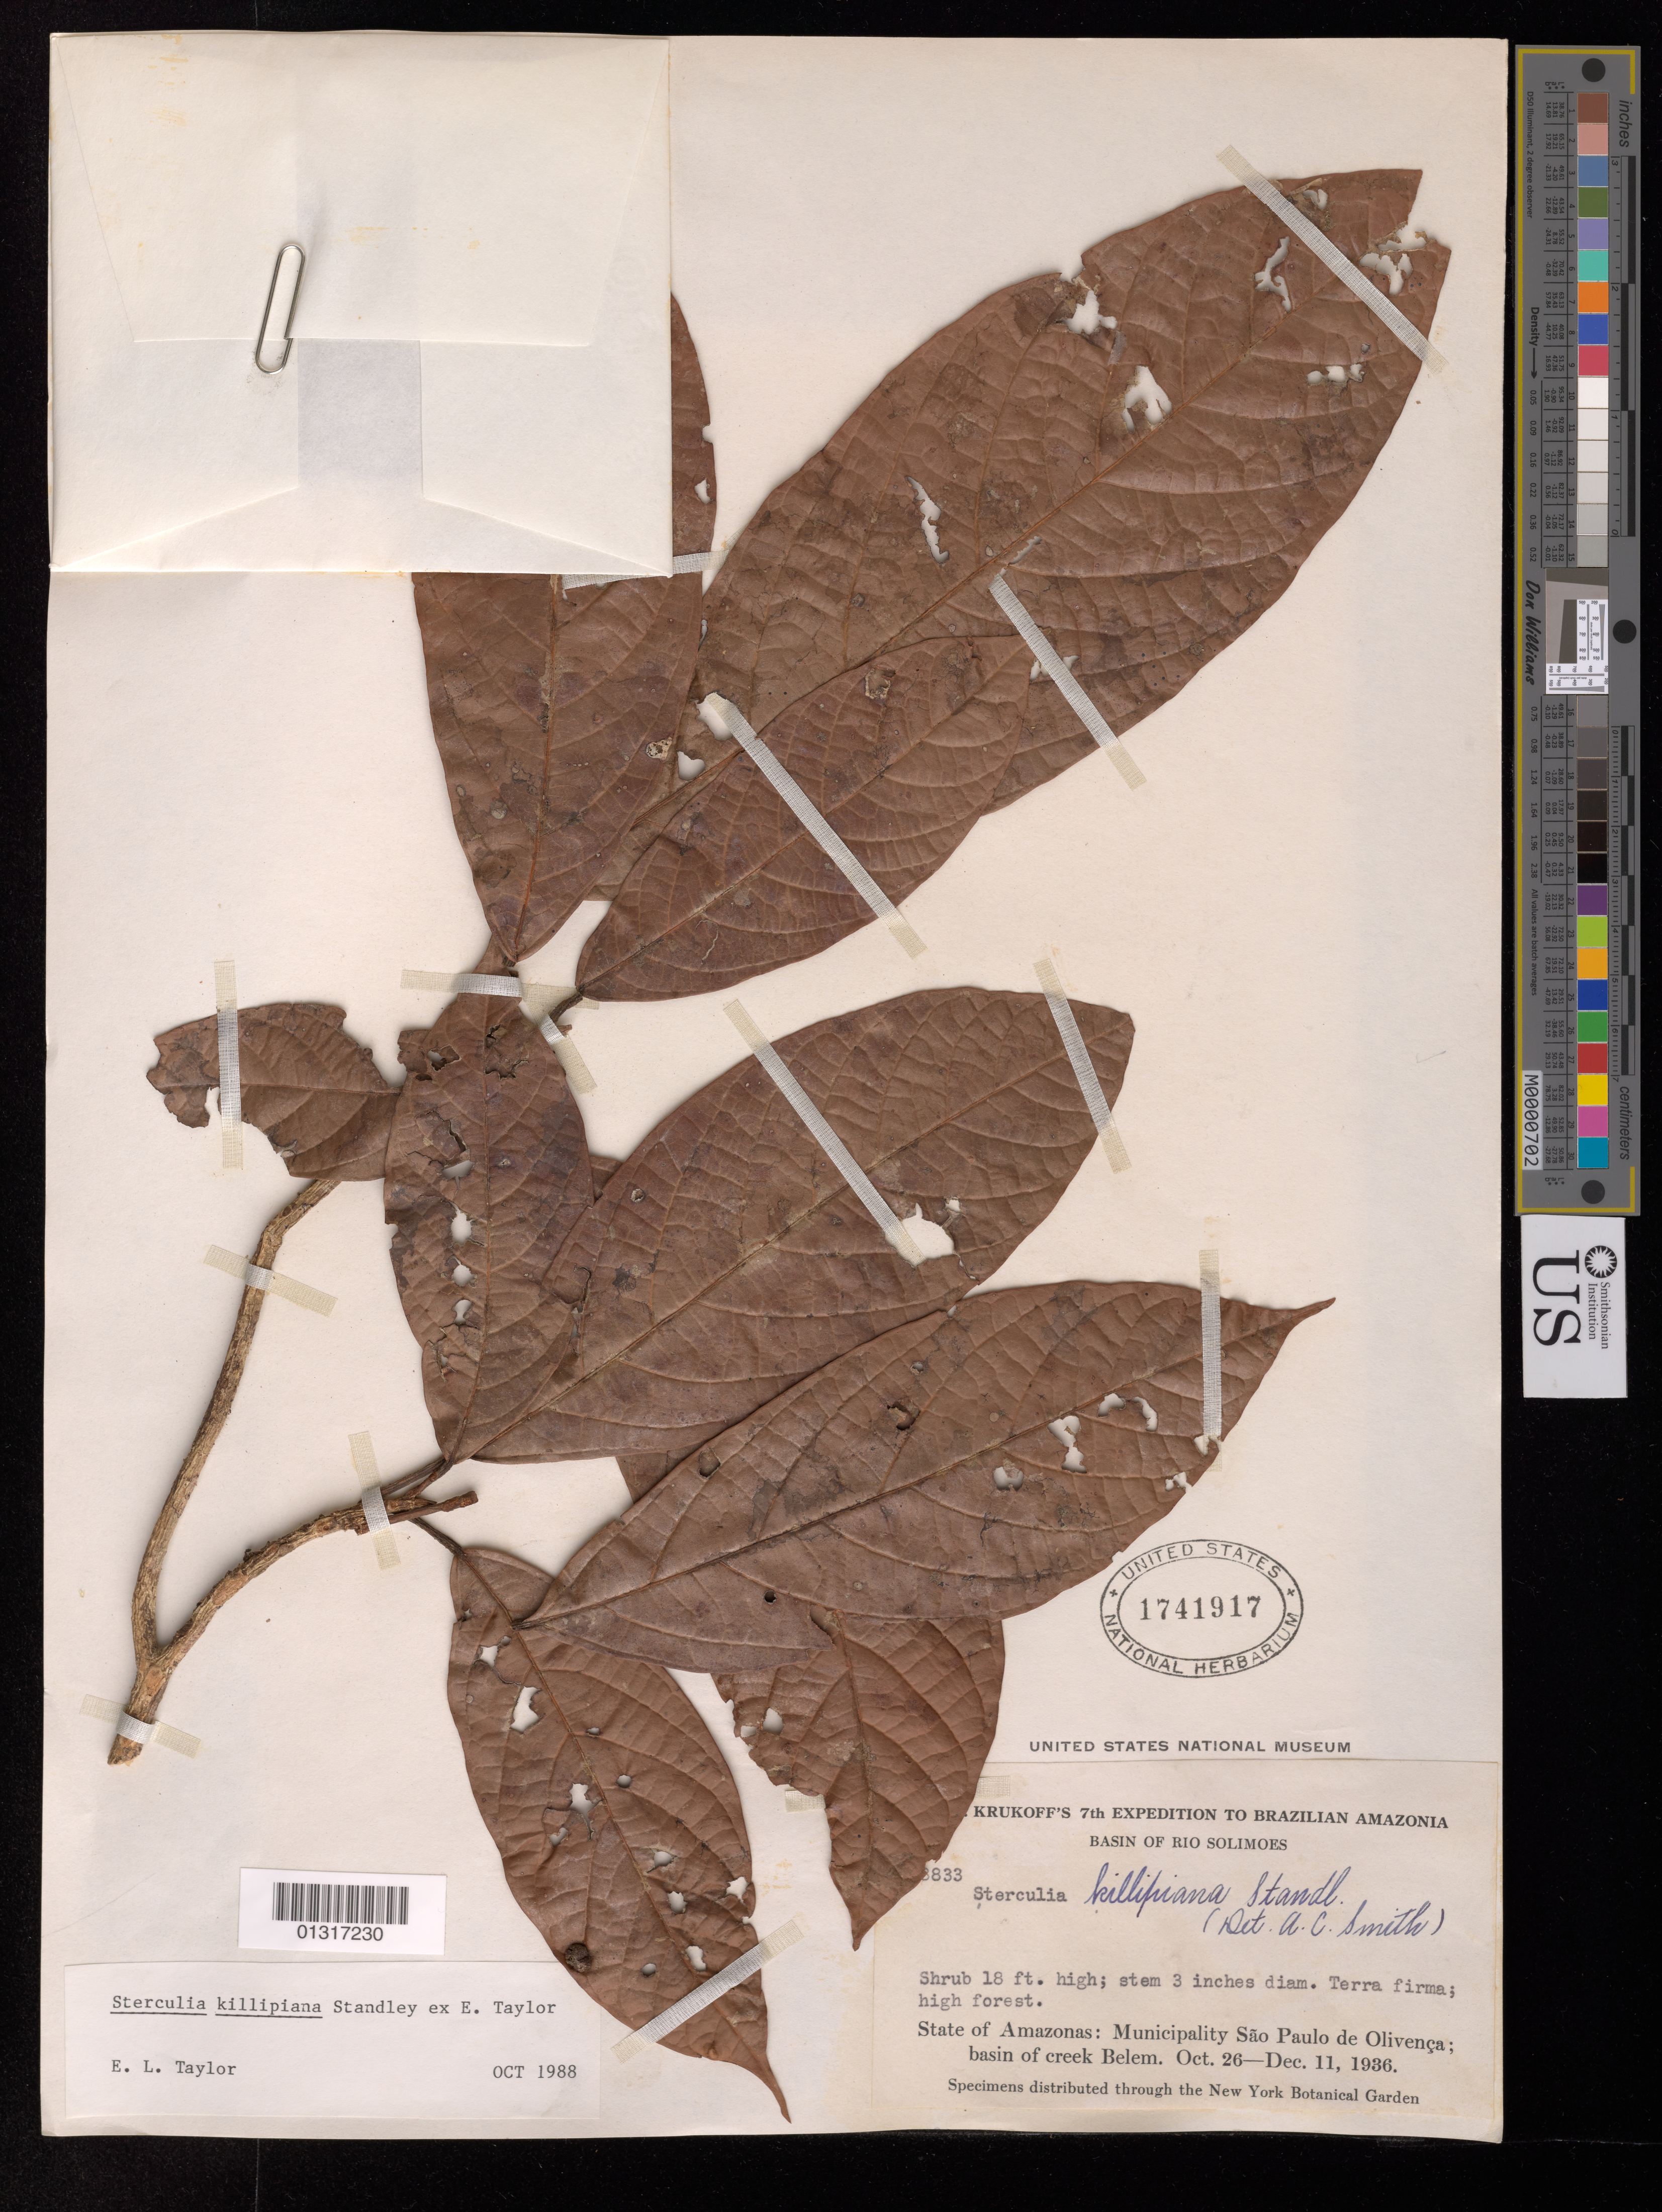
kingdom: Plantae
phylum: Tracheophyta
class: Magnoliopsida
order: Malvales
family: Malvaceae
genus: Sterculia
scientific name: Sterculia killipiana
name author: Standl. ex Colli-Silva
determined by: Dorr, Laurence J., Curator (BOT), Smithsonian Institution - National Museum of Natural History (UNITED STATES)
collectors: B. A. Krukoff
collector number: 8833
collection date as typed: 26 Oct-11 Dec 1936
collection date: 1936-10-26/1936-12-11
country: Brazil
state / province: Amazônas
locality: Basin of Rio Solimoes, Mun Sao Paulo de Olivenca; basin of creek Belem.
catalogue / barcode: US 1741917